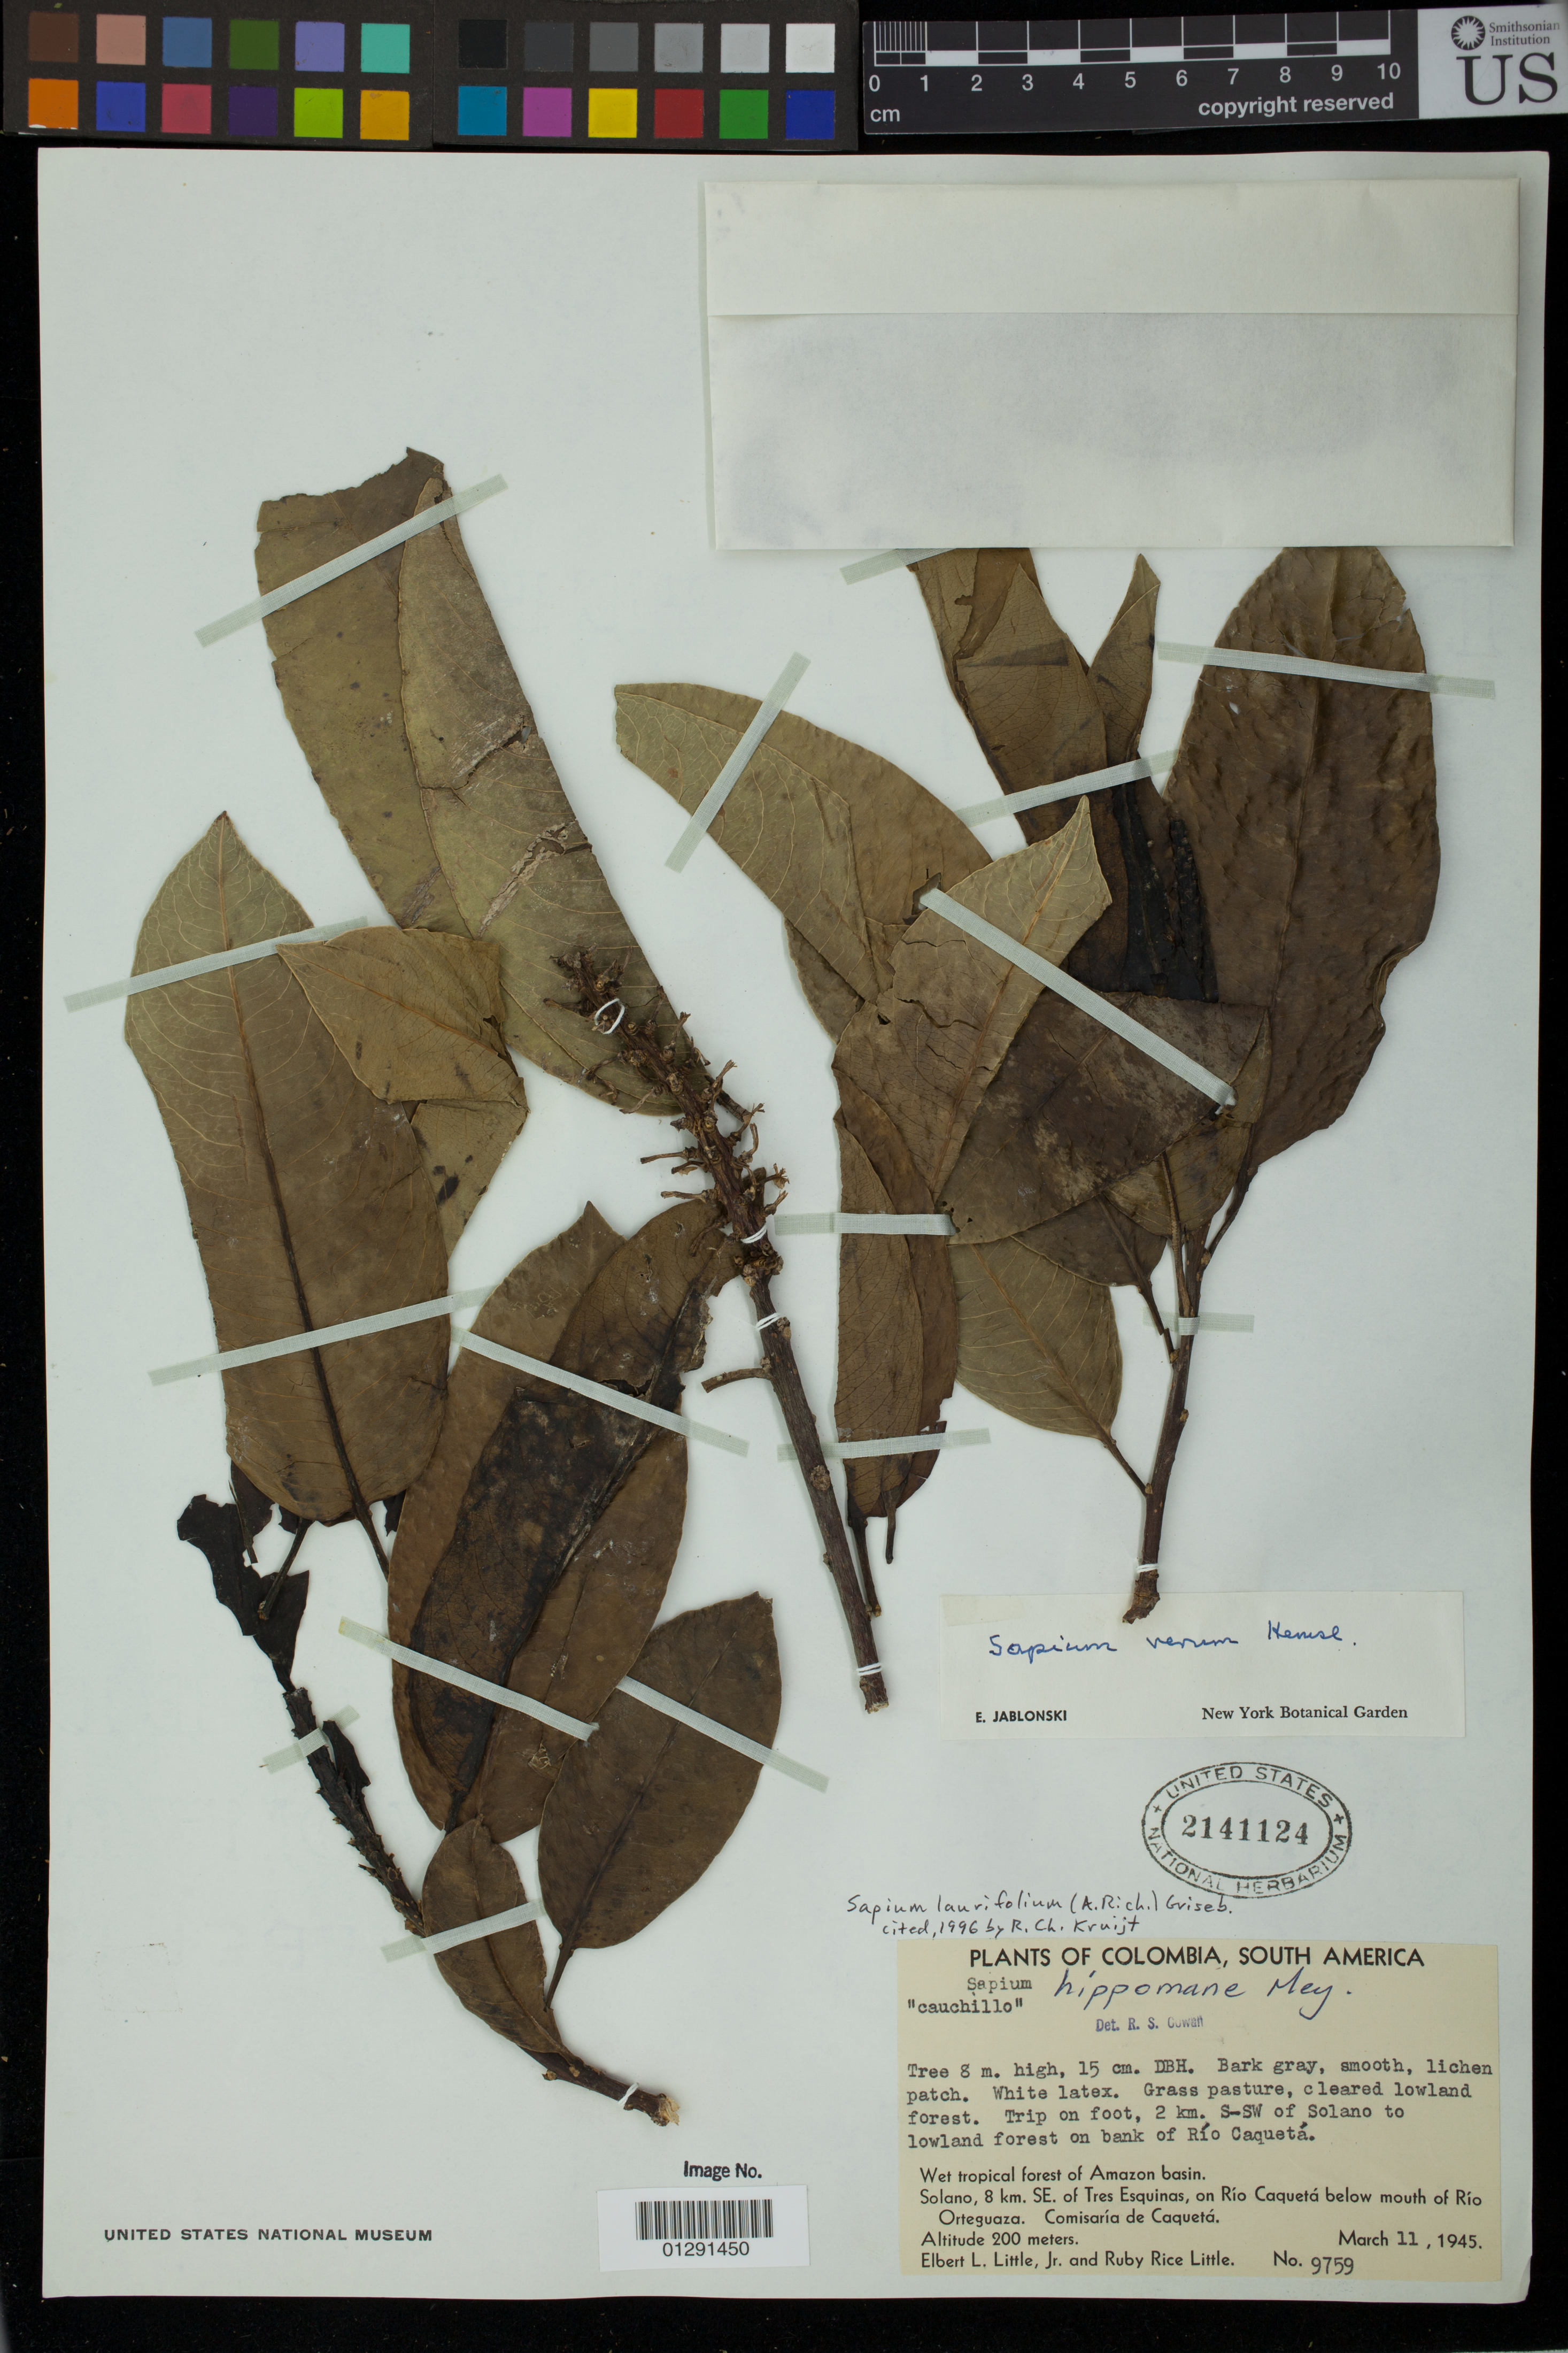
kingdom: Plantae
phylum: Tracheophyta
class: Magnoliopsida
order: Malpighiales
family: Euphorbiaceae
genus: Sapium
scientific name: Sapium lauriflorum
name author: (A. Rich.) Griseb.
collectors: E. L. Little & R. R. Little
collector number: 9759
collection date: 1945-03-11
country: Colombia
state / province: Caqueta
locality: Solano, 8 km. SE of Tres Esquinas, on Rio Caqueta below mouth of Rio Orteguaza.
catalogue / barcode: US 2141124